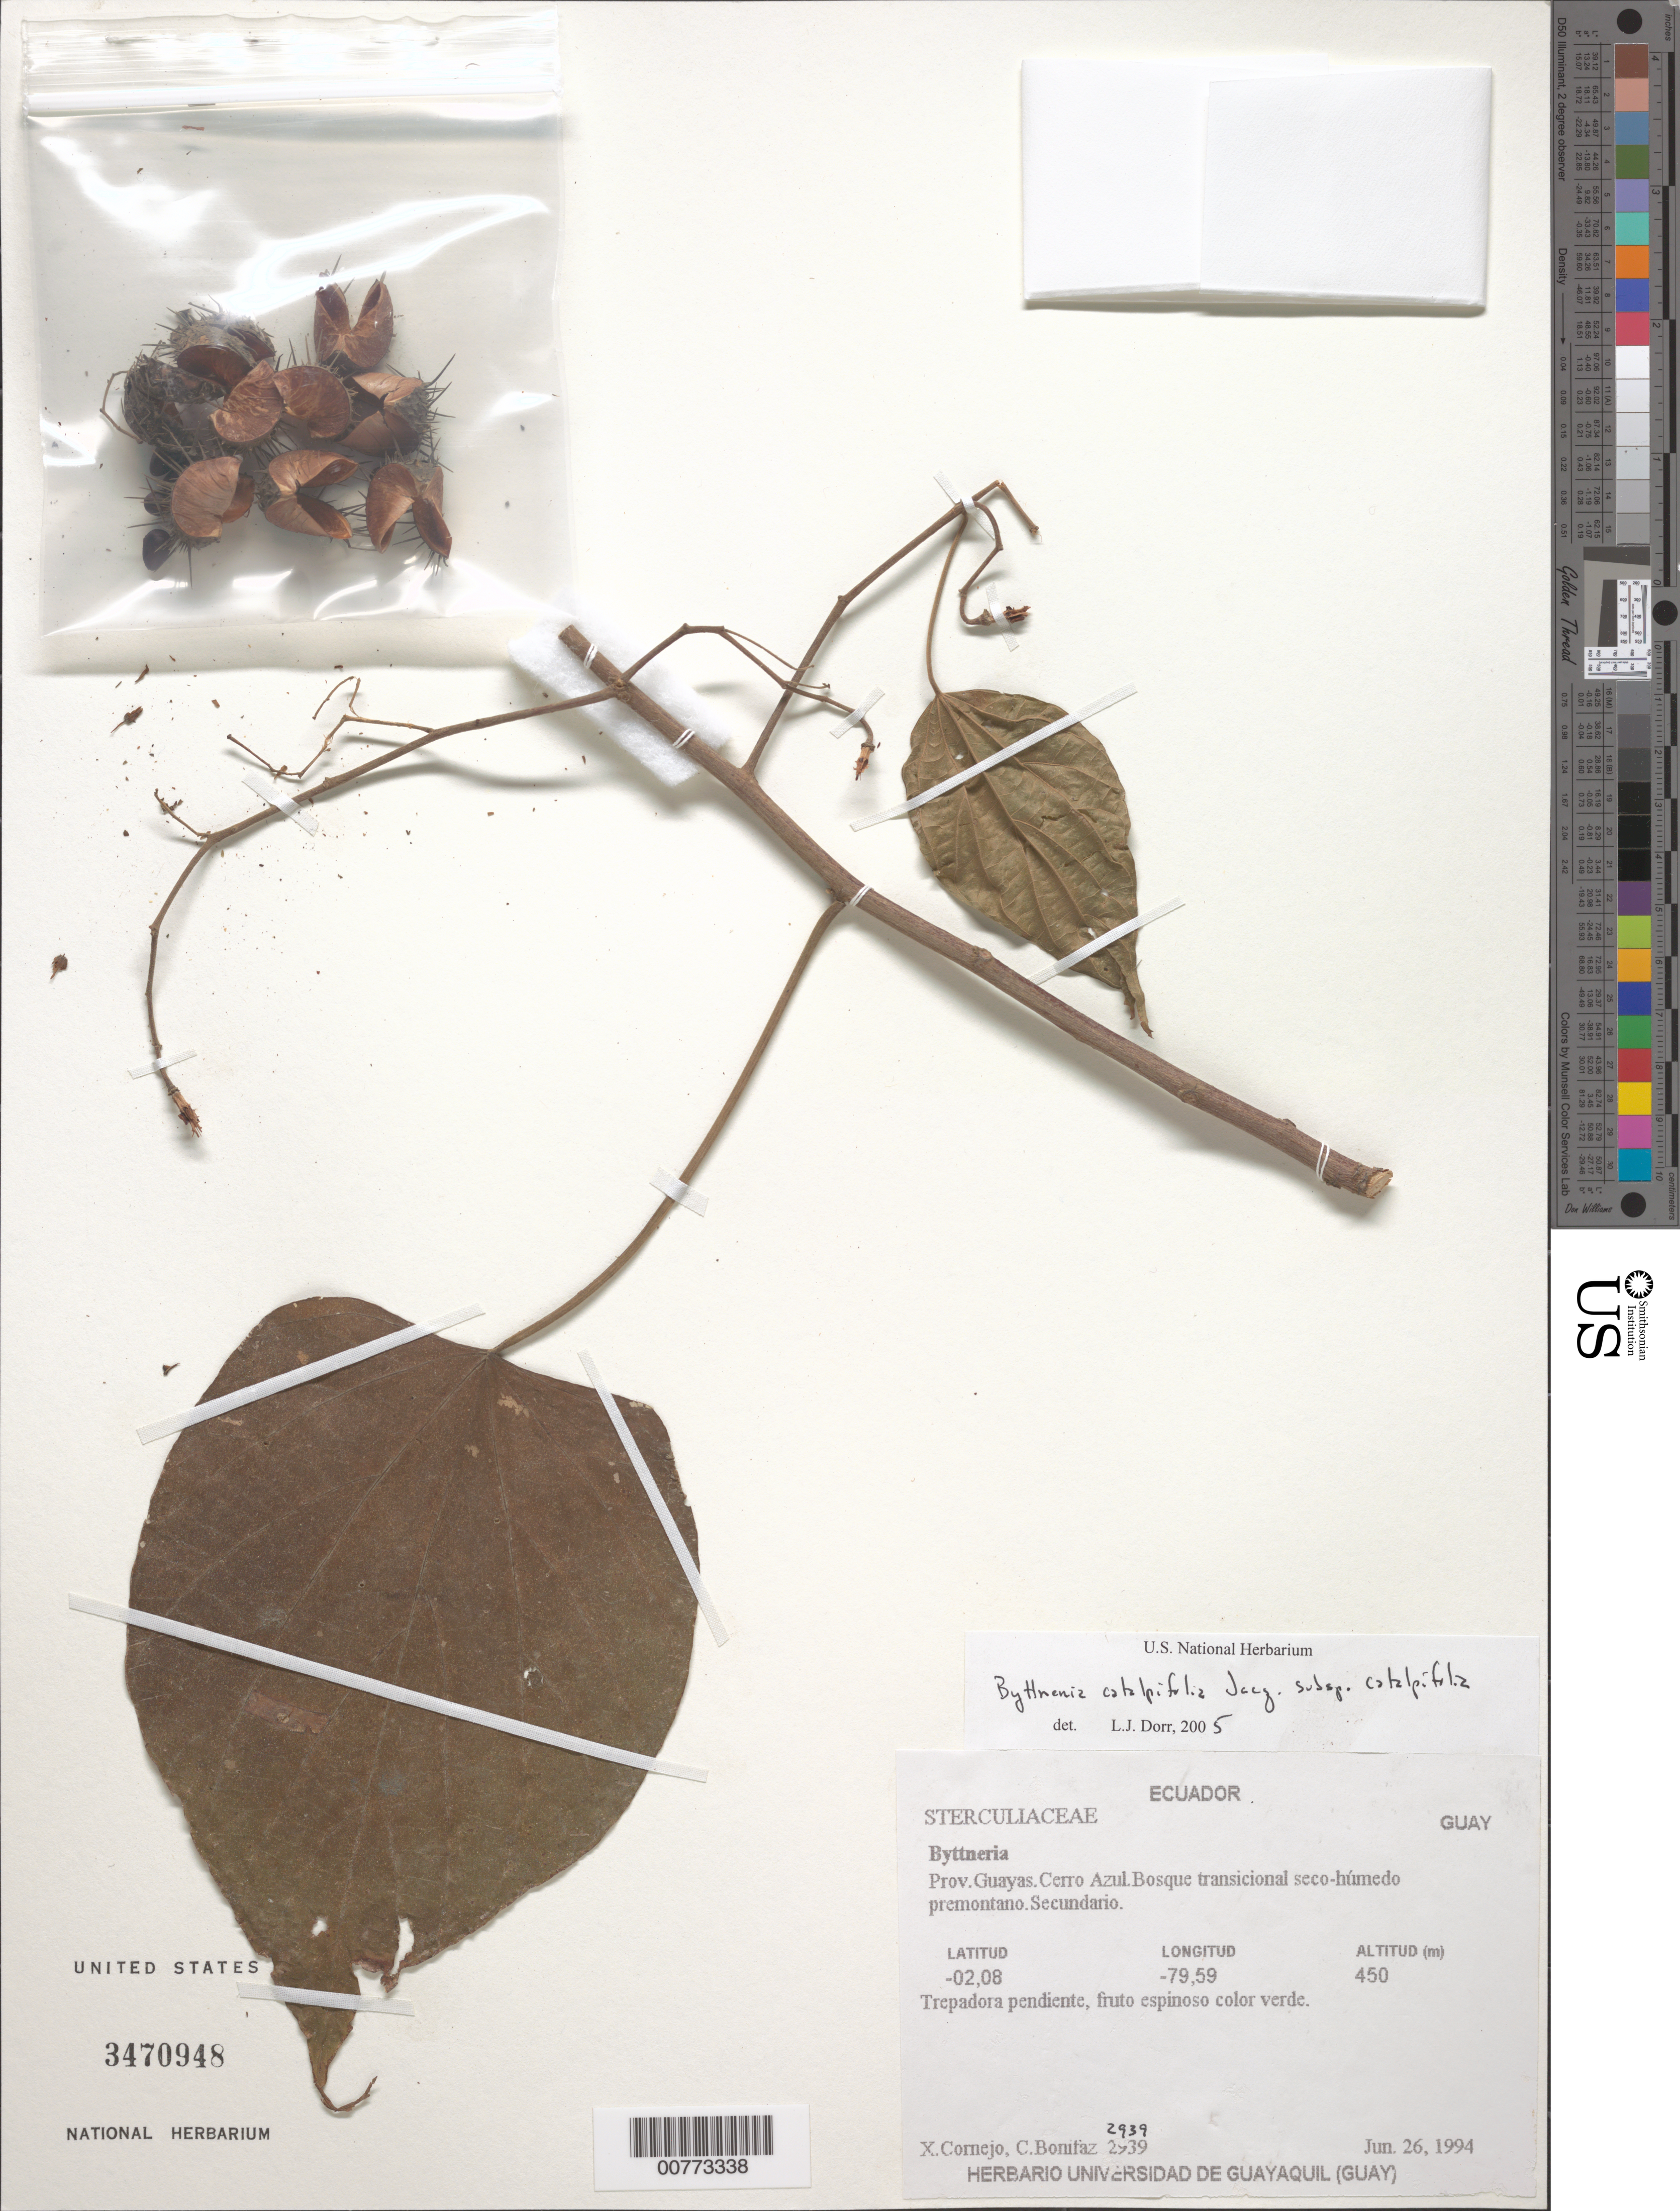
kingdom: Plantae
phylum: Tracheophyta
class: Magnoliopsida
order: Malvales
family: Malvaceae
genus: Byttneria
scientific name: Byttneria catalpifolia subsp. catalpifolia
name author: Jacq.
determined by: Dorr, L. J., (BOT), Smithsonian Institution - National Museum of Natural History (UNITED STATES)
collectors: X. F. Cornejo & C. Bonitáz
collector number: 2939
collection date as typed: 26 Jun 1994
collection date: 1994-06-26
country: Ecuador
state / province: Guayas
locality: Cerro Azul.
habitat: Bosque transicional seco-húmedo premontano. Secundario.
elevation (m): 450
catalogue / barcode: US 3470948